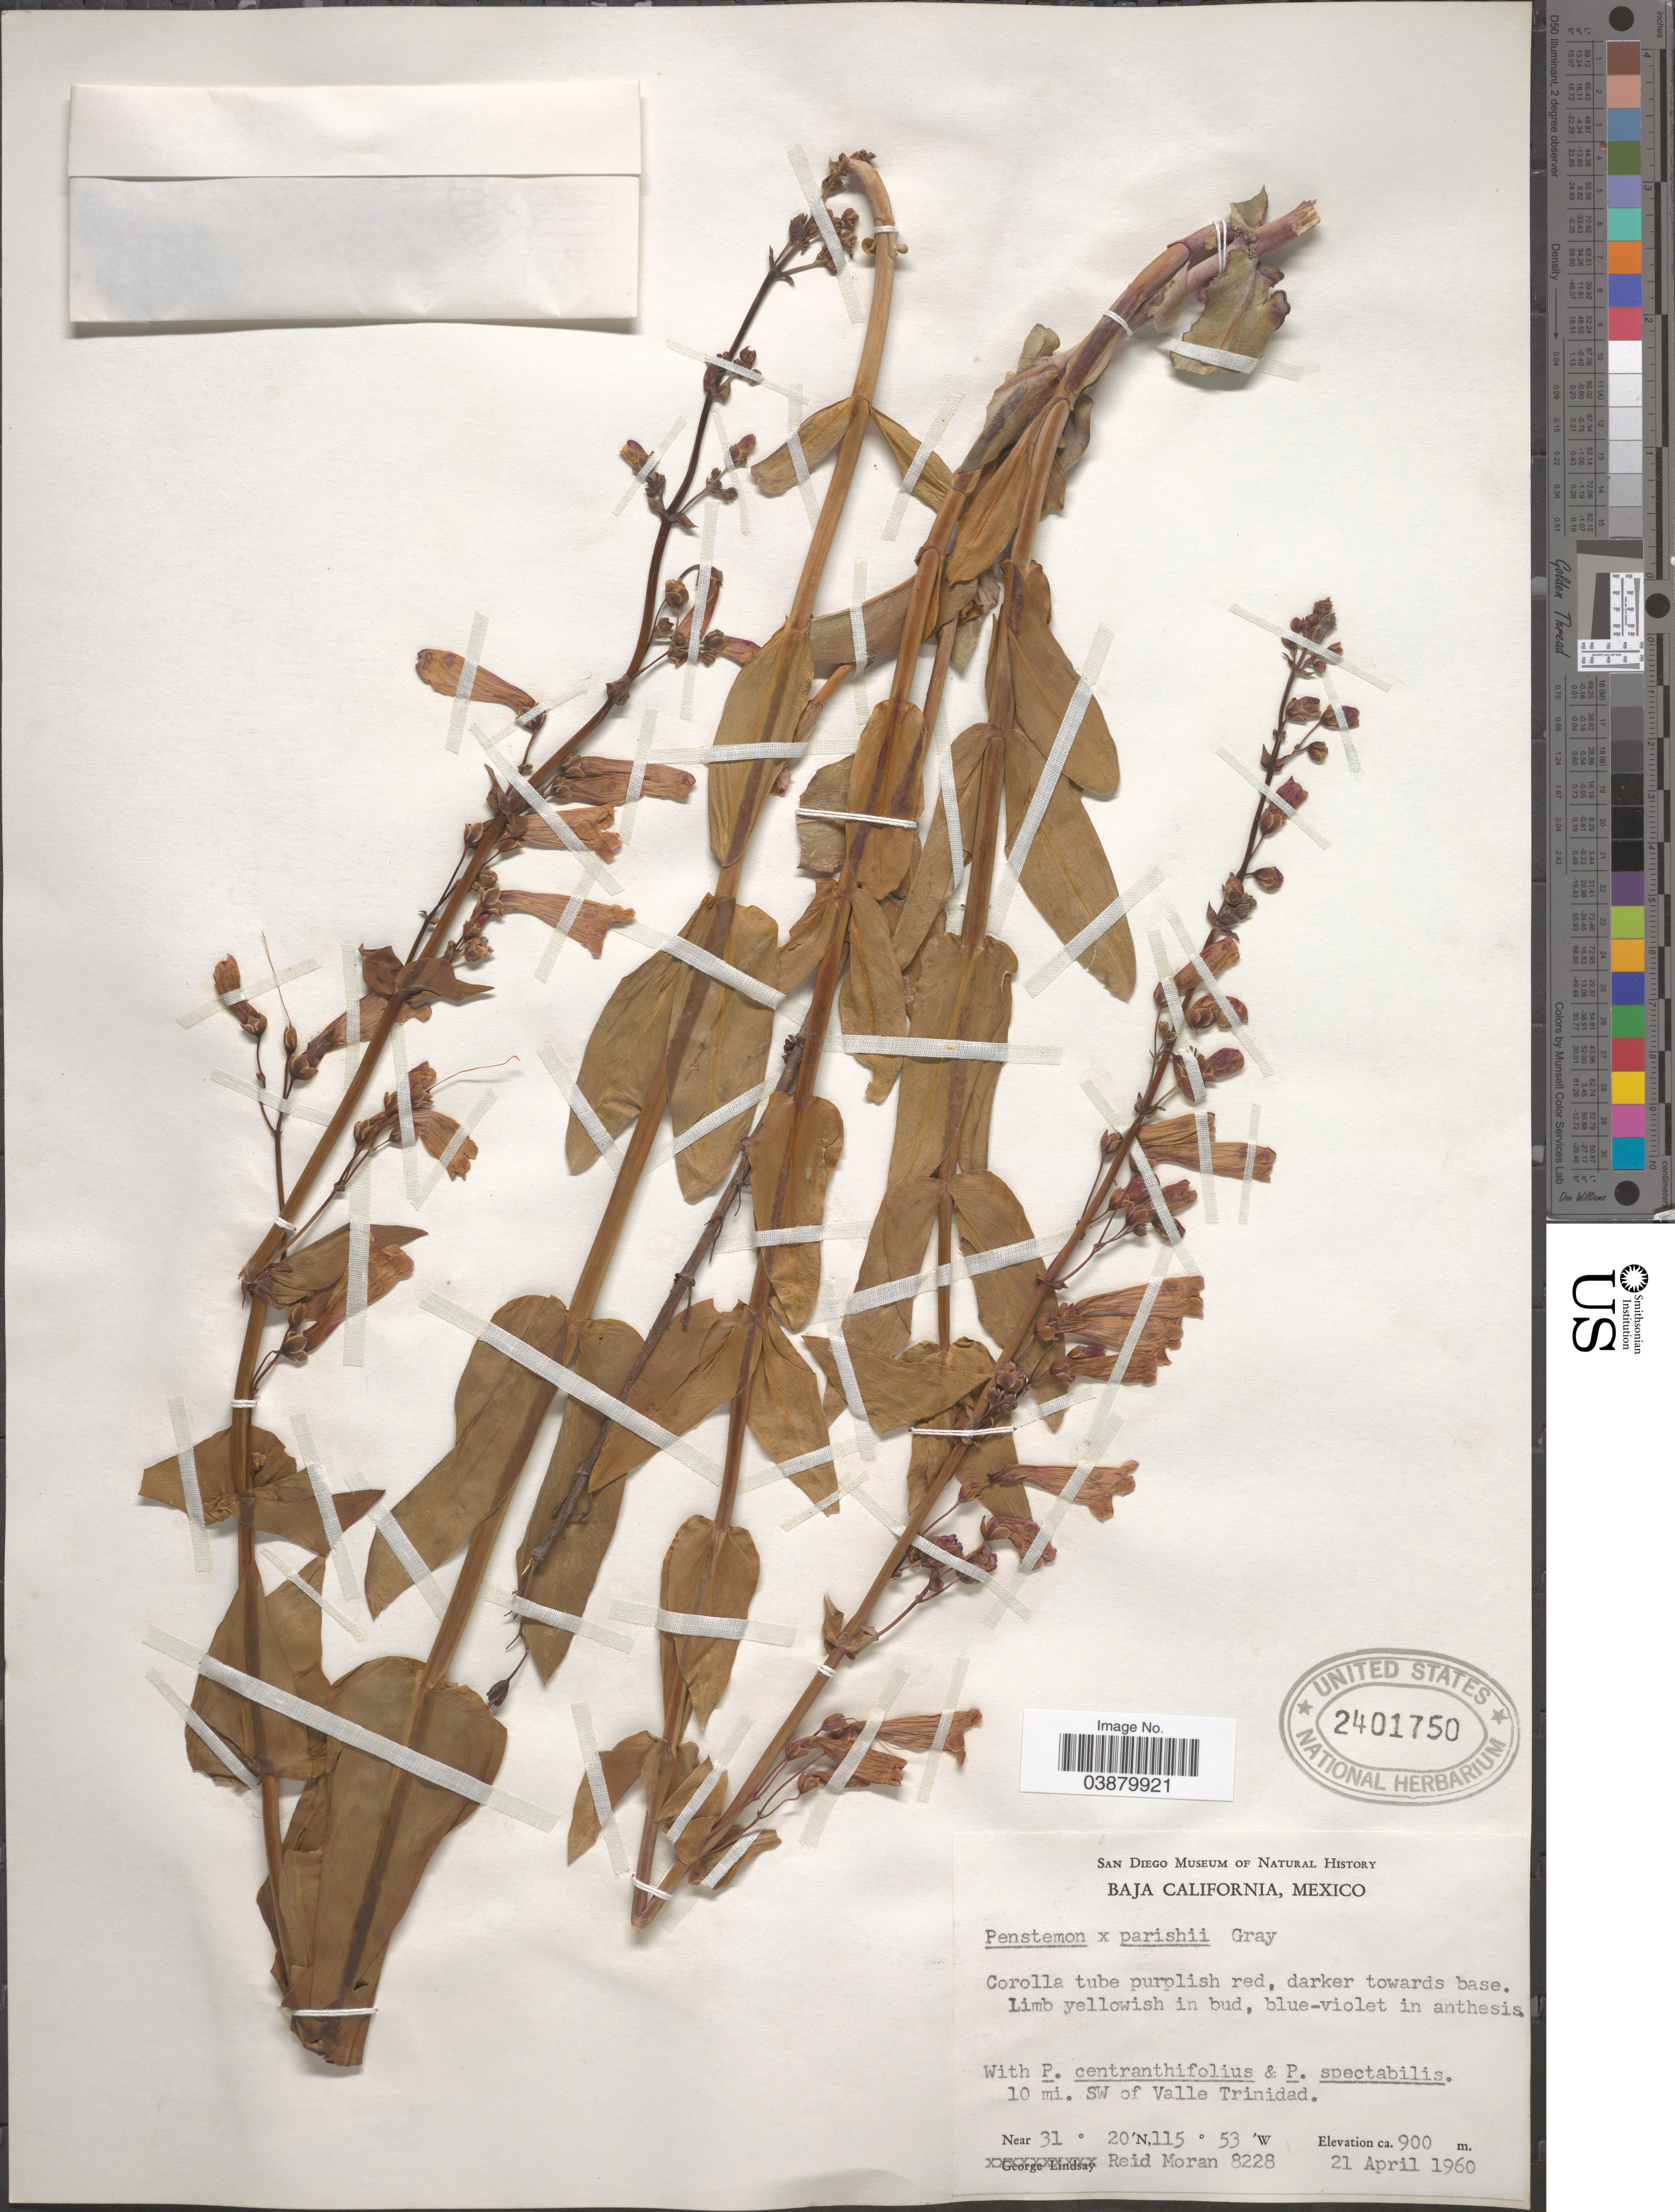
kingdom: Plantae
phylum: Tracheophyta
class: Magnoliopsida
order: Lamiales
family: Plantaginaceae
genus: Penstemon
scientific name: Penstemon parishii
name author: A. Gray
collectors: R. Moran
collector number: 8228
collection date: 1960-04-21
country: Mexico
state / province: Baja California Norte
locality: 10 mi. SW of Valle Trinidad.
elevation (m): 900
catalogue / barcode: US 2401750